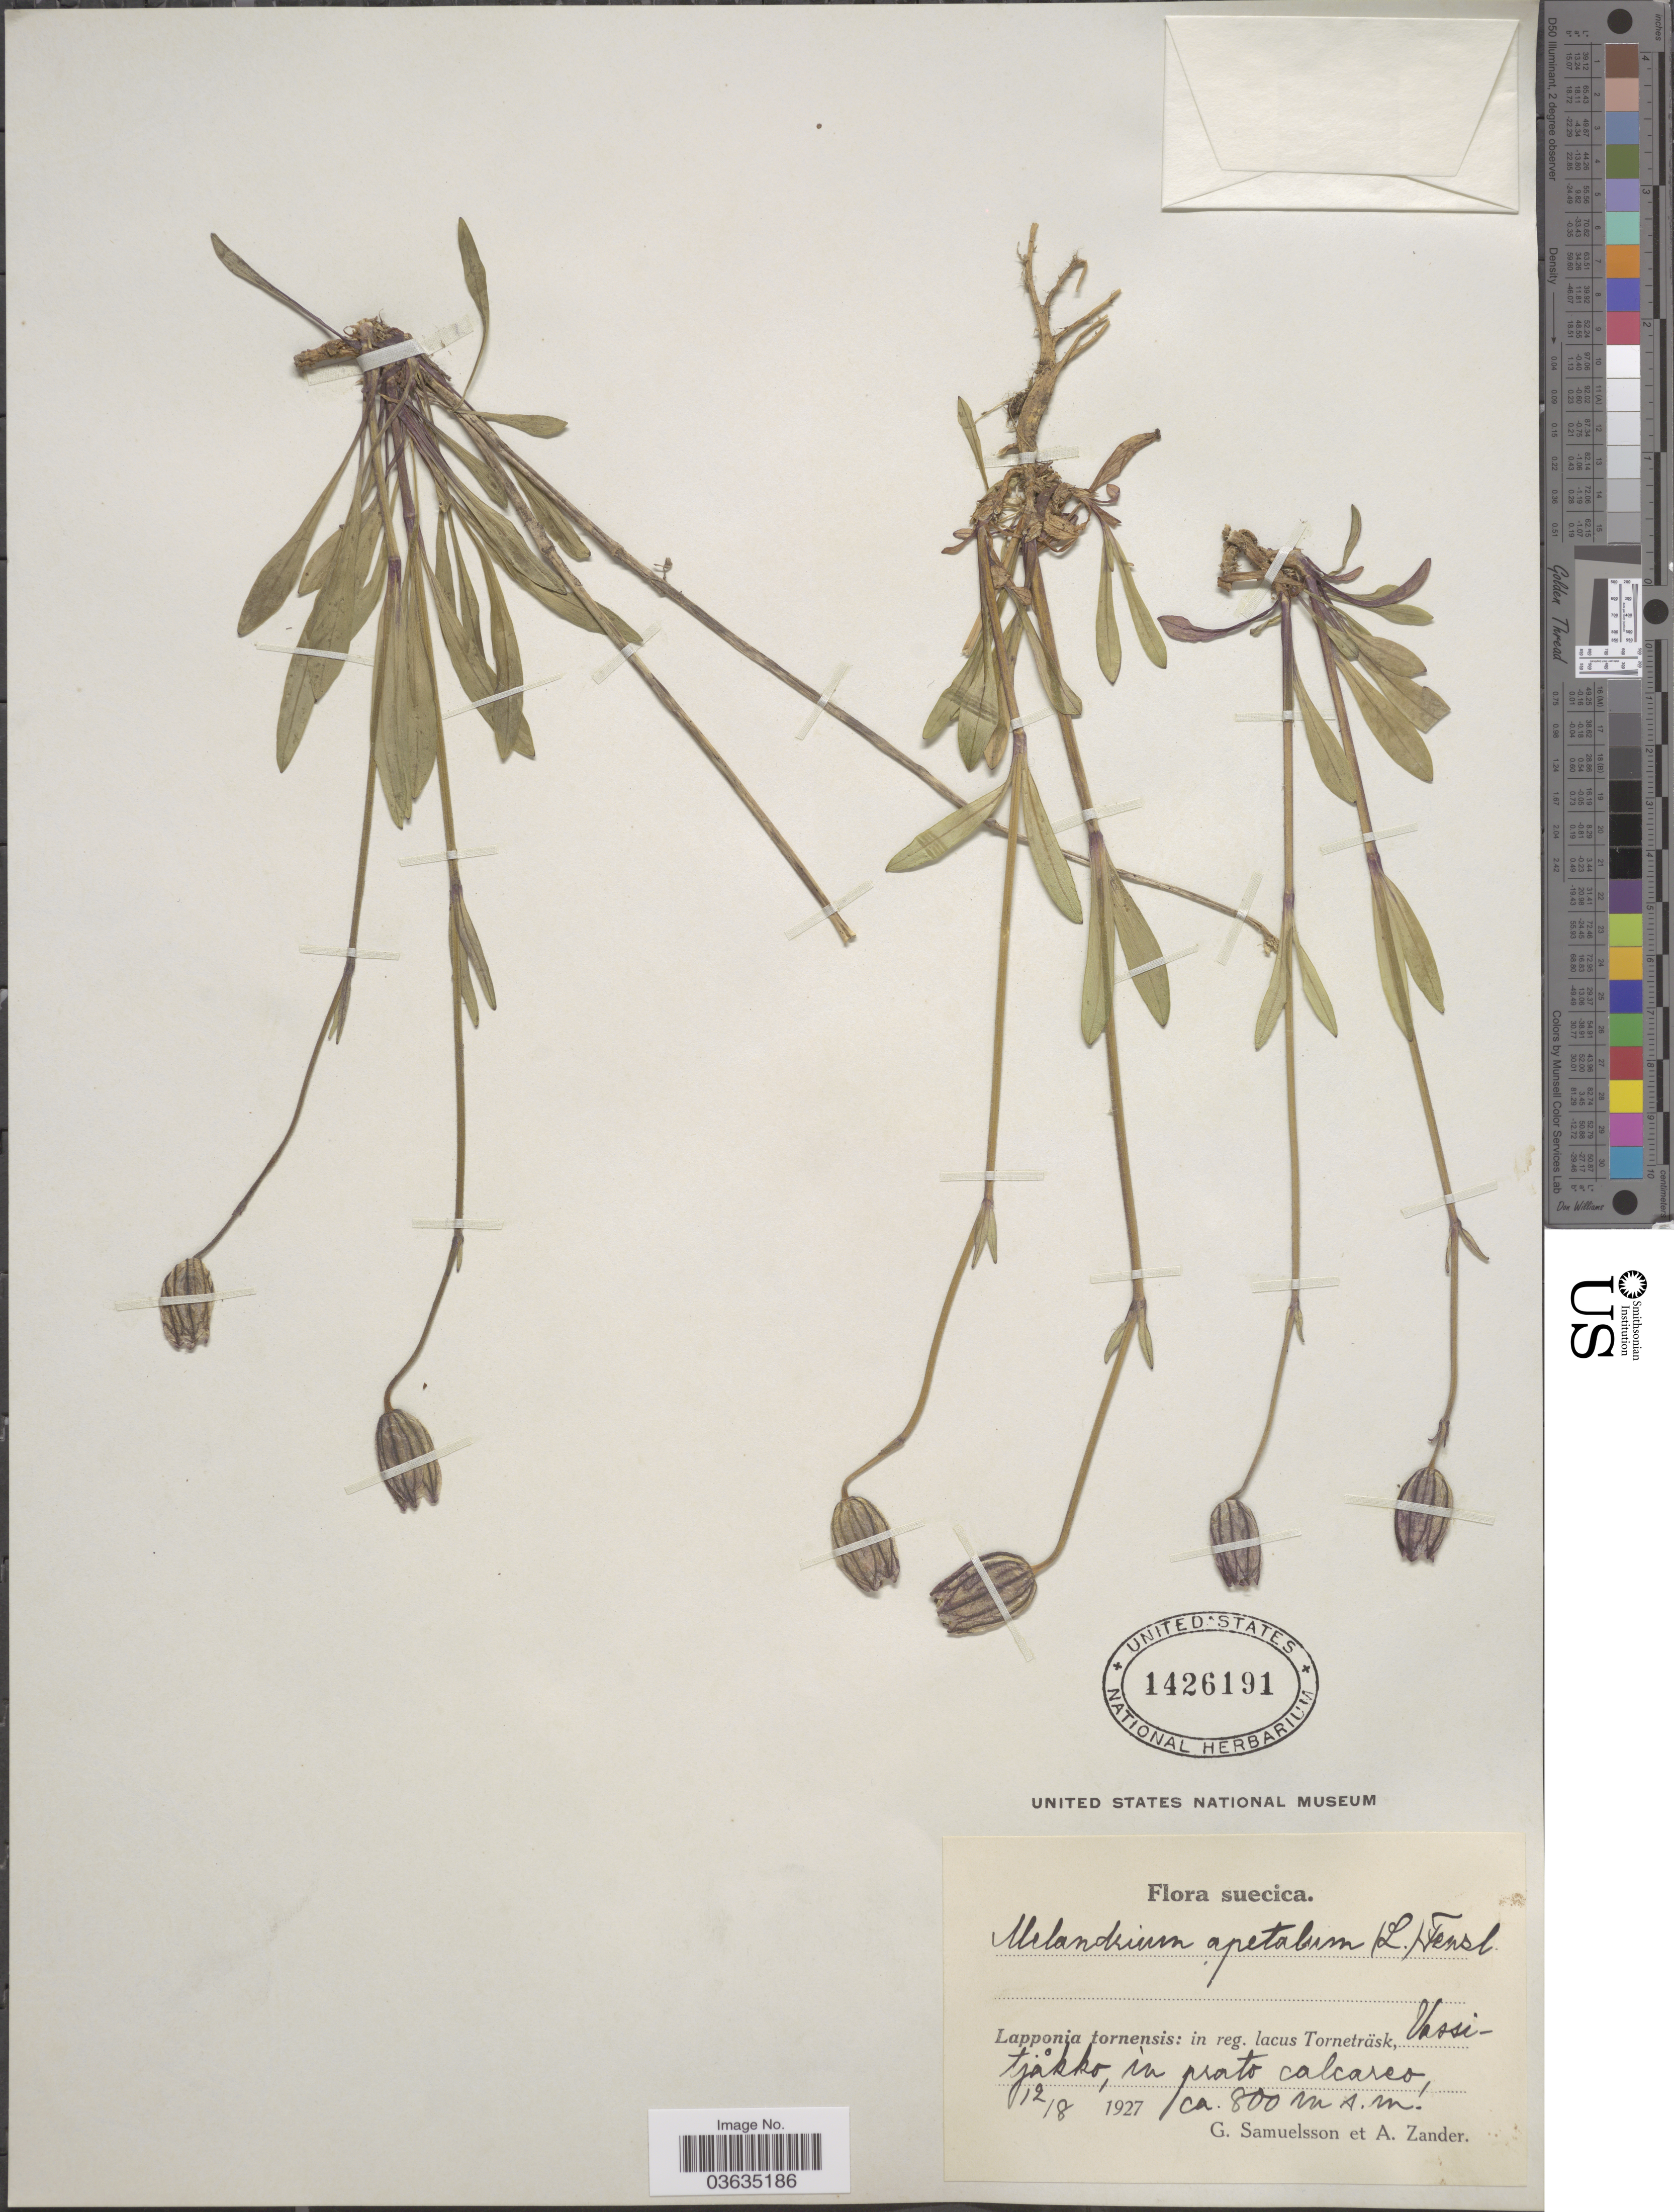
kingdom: Plantae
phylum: Tracheophyta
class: Magnoliopsida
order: Caryophyllales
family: Caryophyllaceae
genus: Silene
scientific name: Silene wahlbergella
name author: Chowdhuri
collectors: G. Samuelsson & A. Zander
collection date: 1927-08-12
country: Sweden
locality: Suecica. Lapponia tornensis: in reg. lacus Torneträsk, Vassitjåkko.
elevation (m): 800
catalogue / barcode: US 1426191